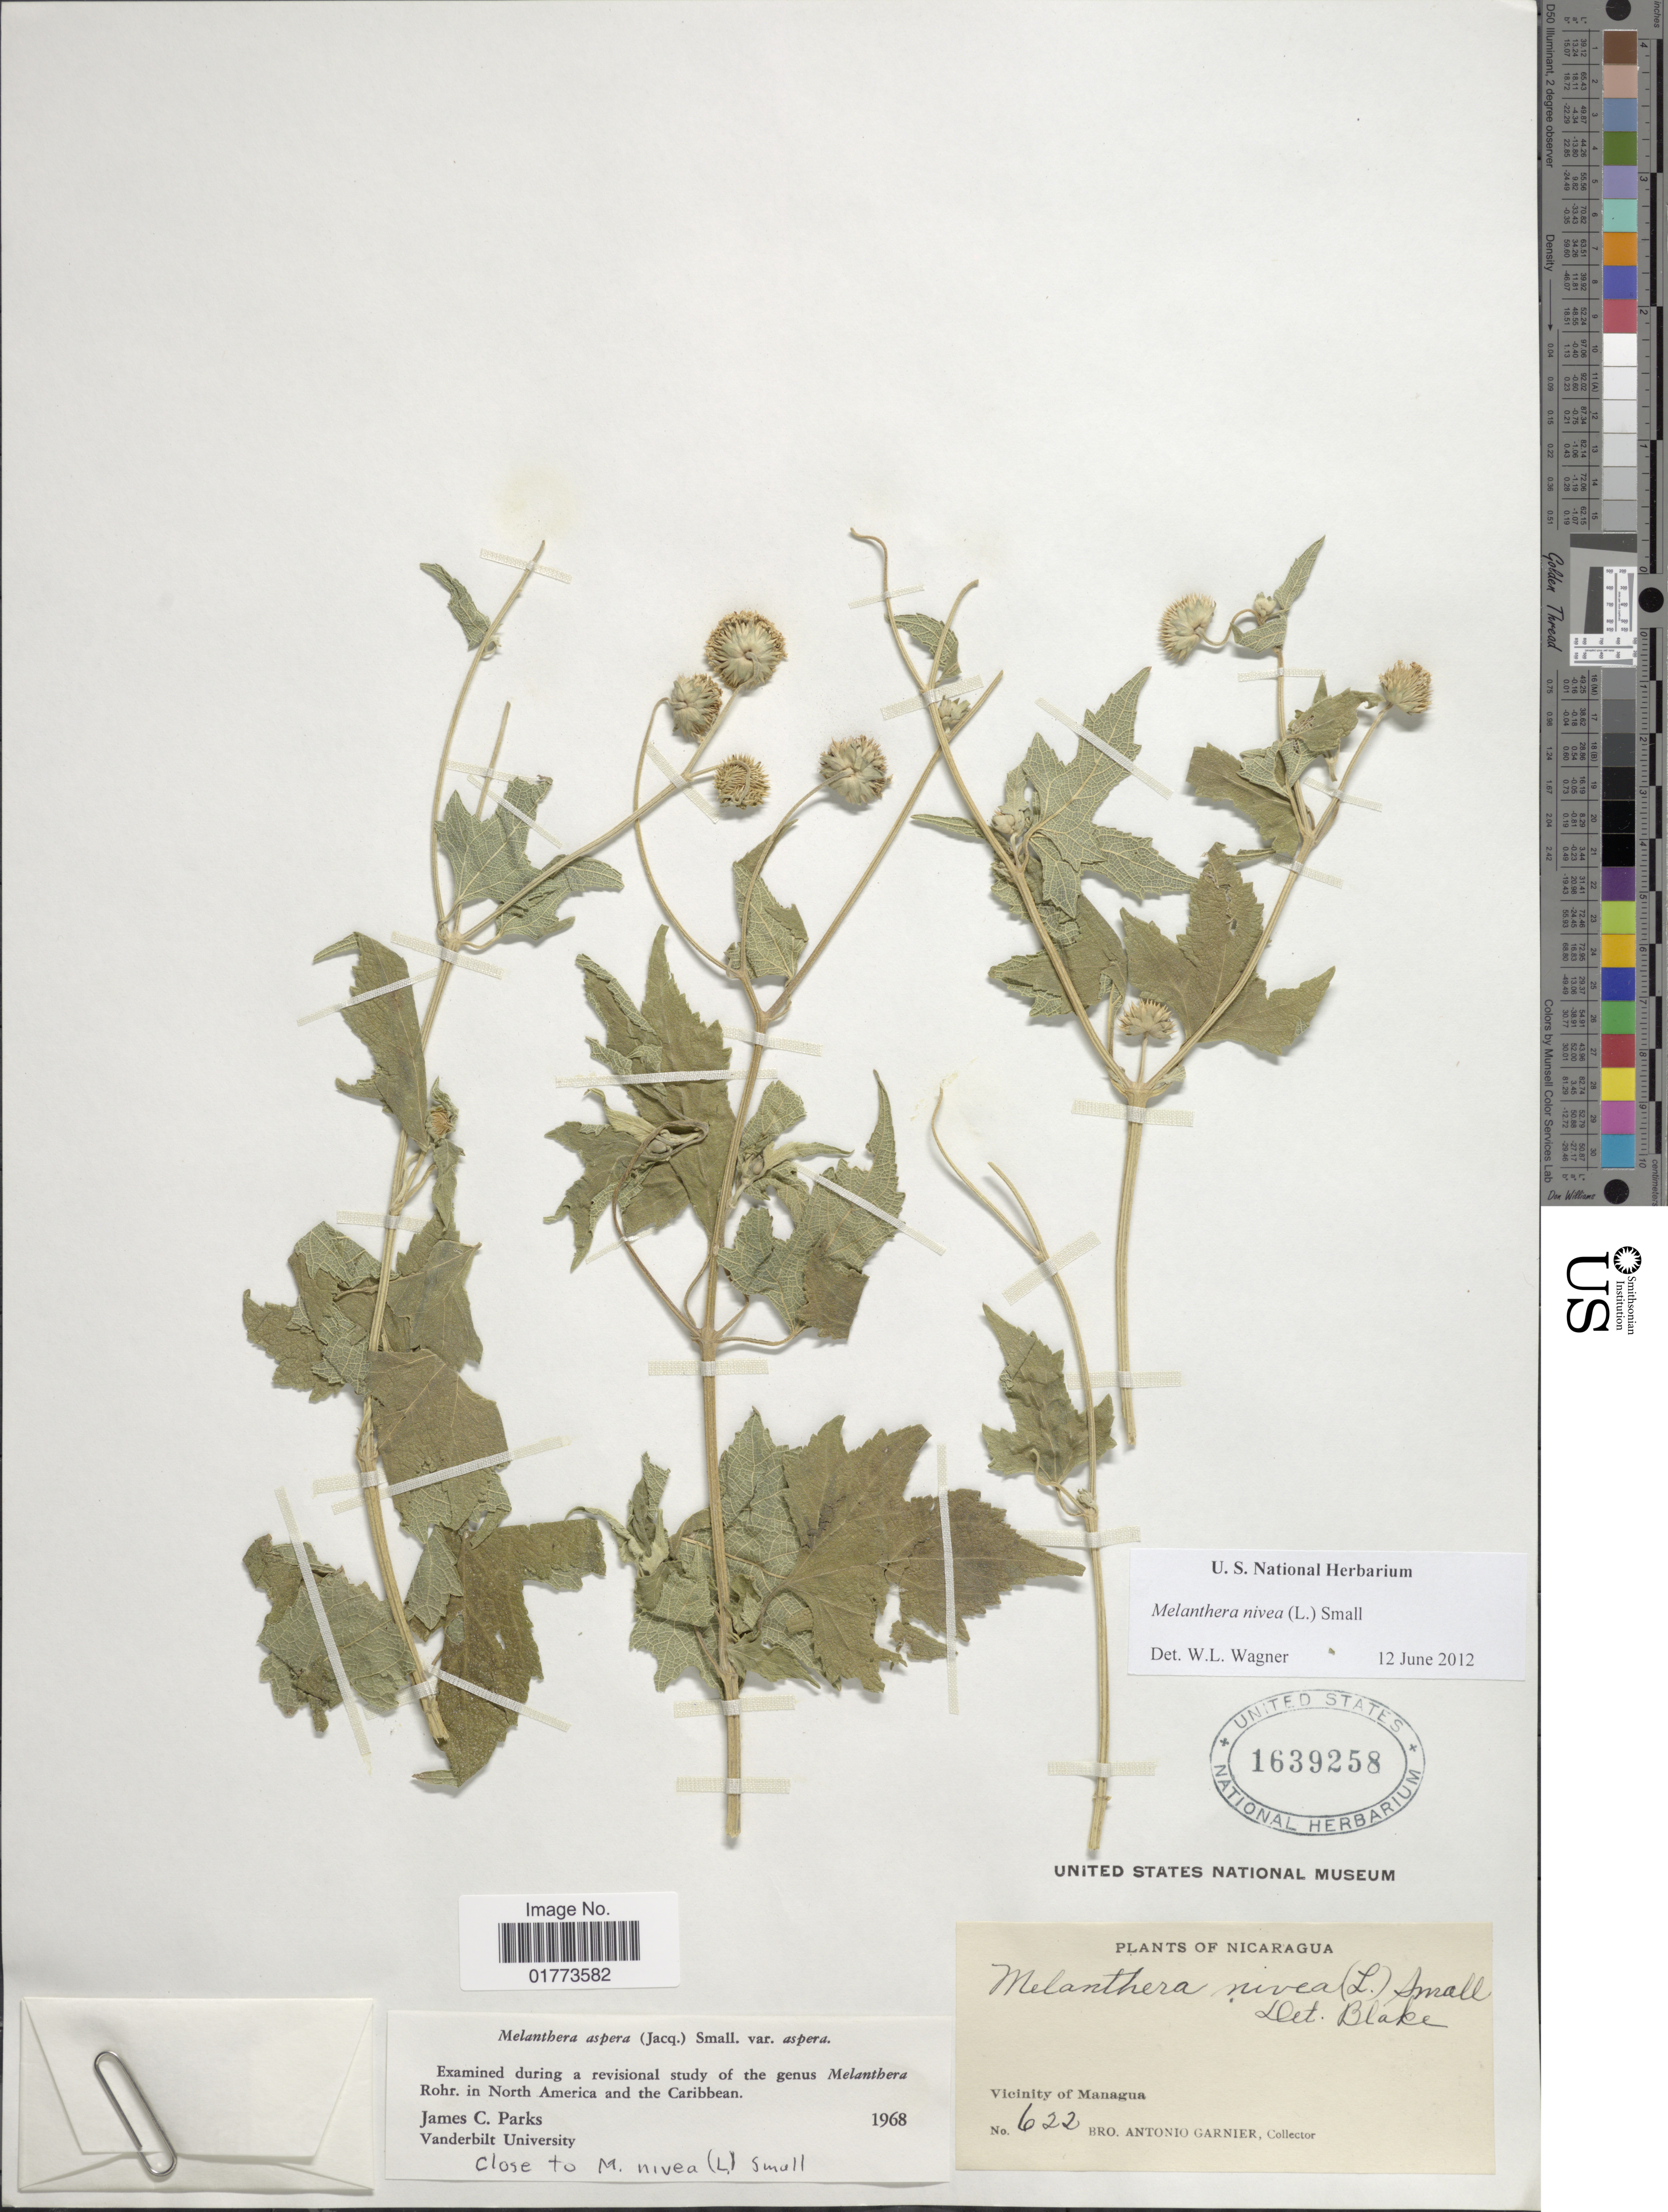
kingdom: Plantae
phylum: Tracheophyta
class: Magnoliopsida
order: Asterales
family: Asteraceae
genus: Melanthera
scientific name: Melanthera nivea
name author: (L.) Small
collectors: Bro. A. Garnier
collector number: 622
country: Nicaragua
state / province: Managua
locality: Vicinity of Managua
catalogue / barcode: US 1639258